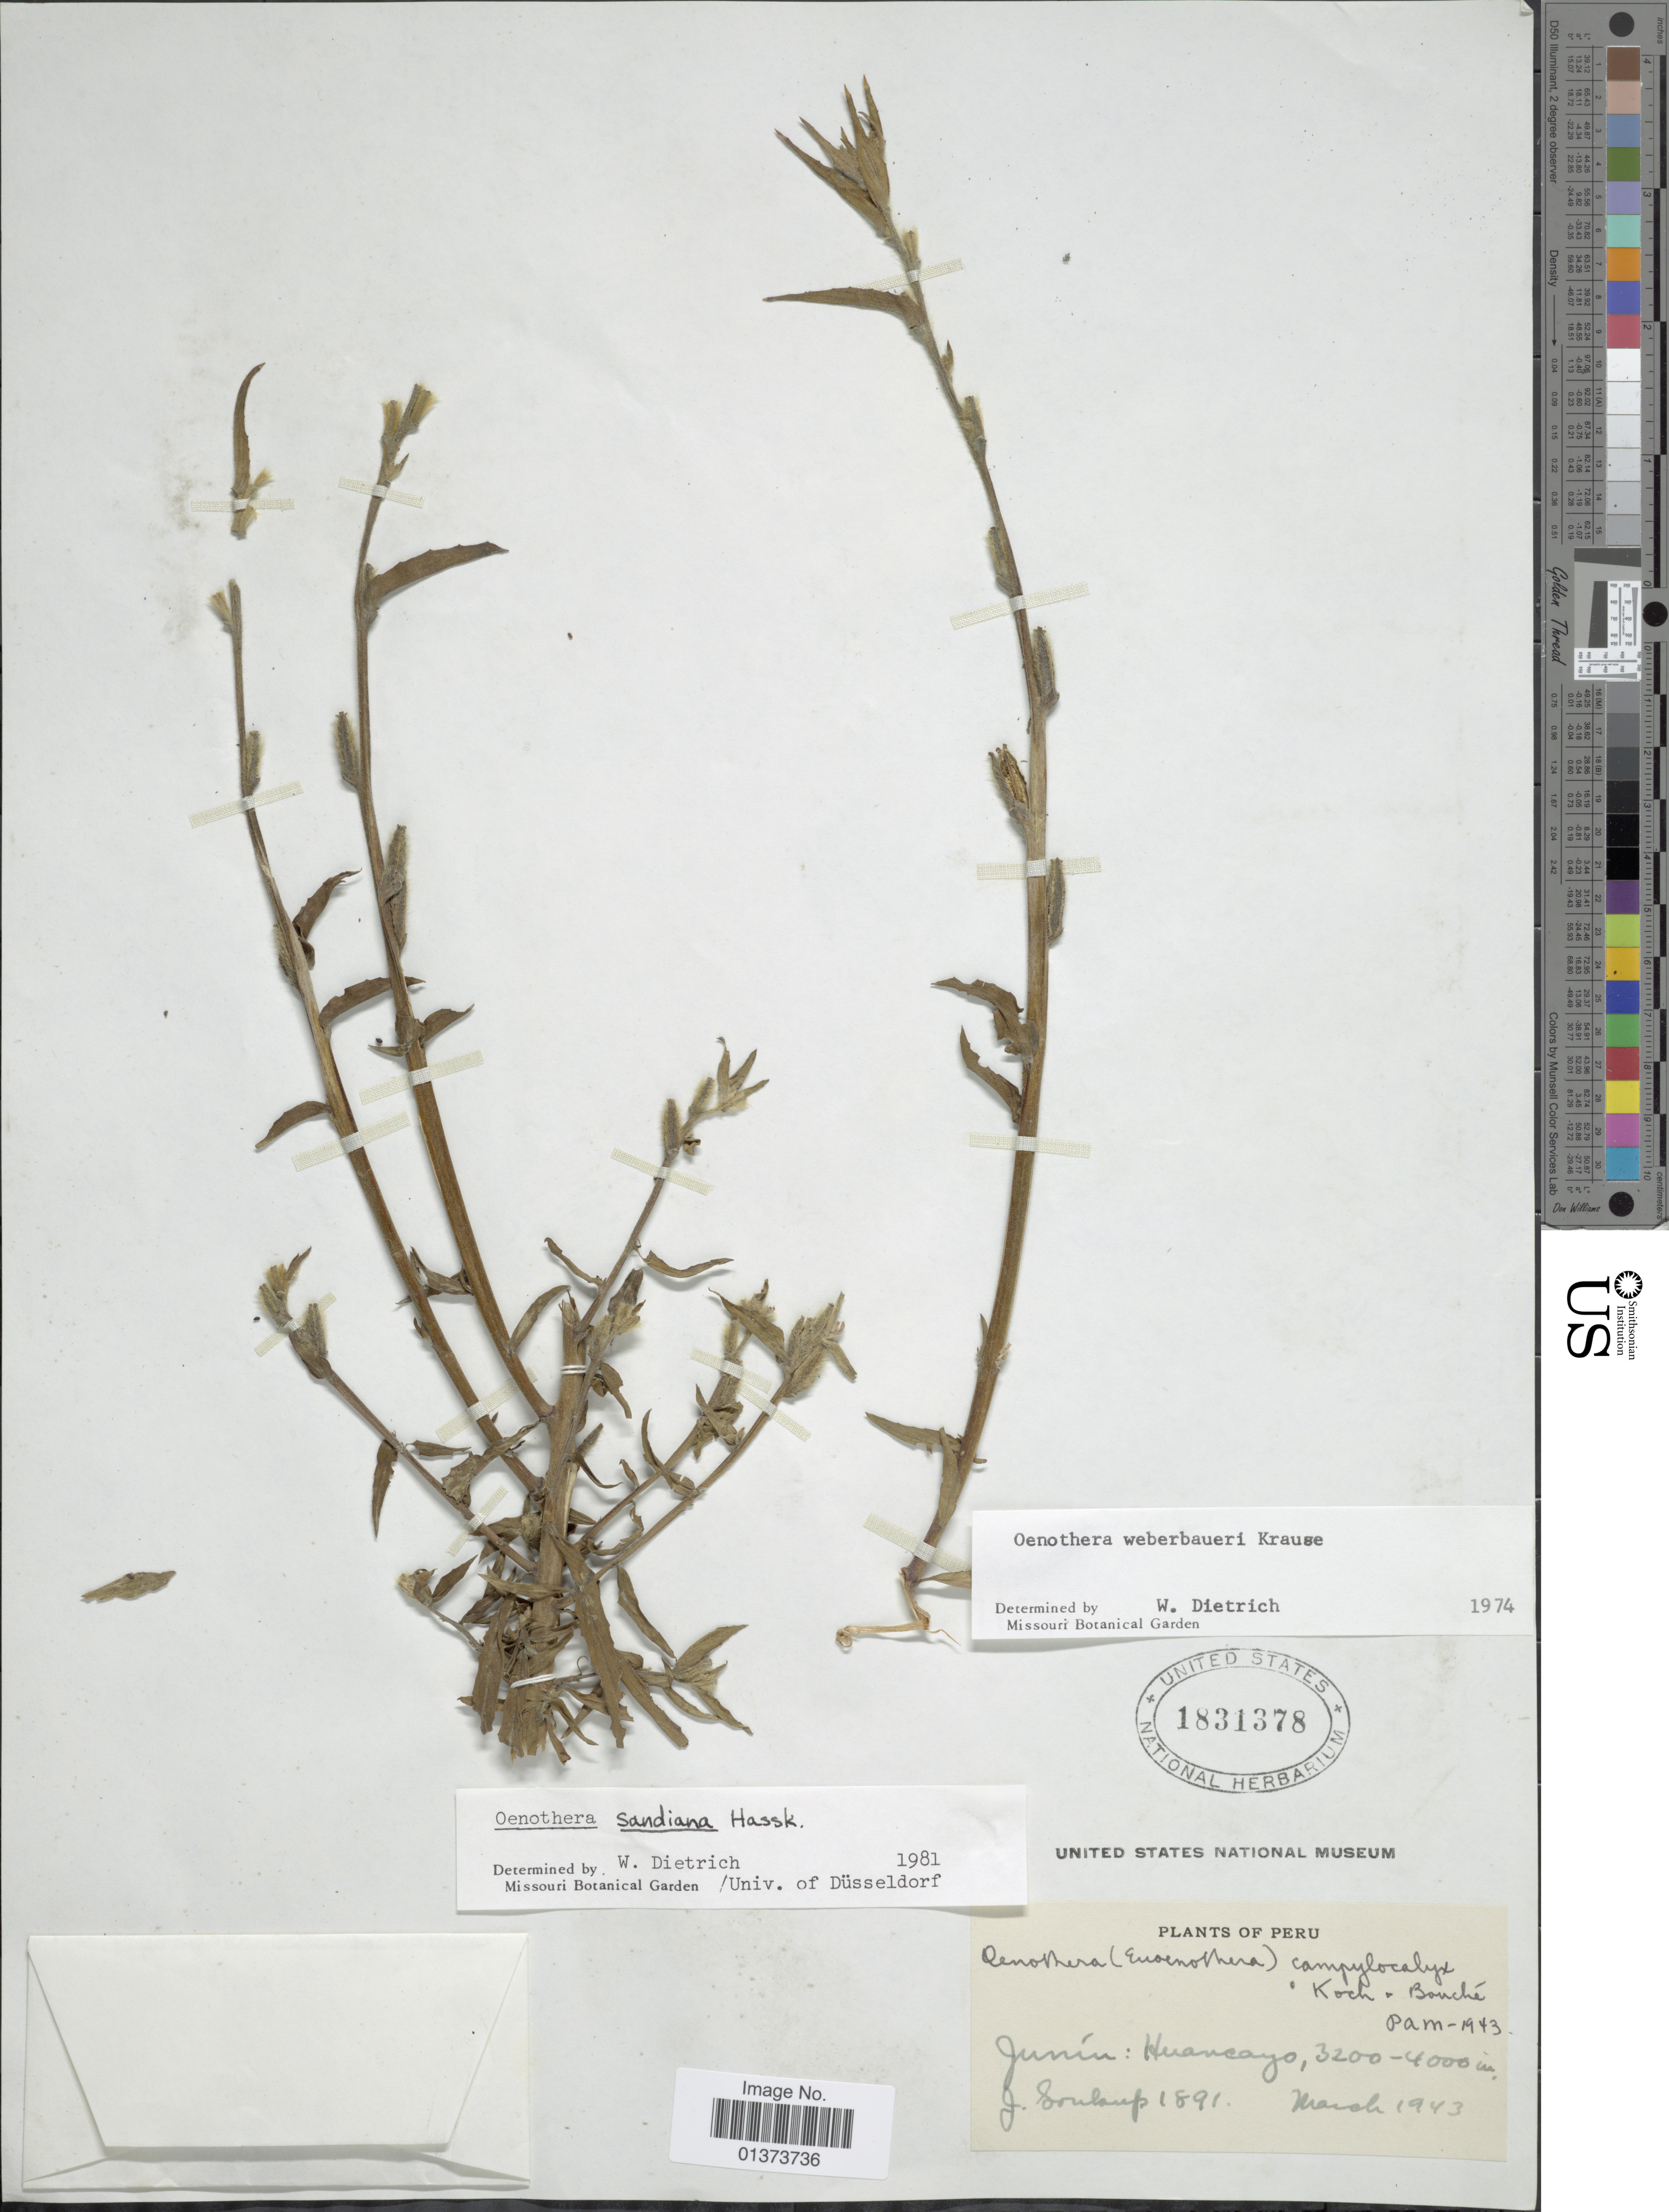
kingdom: Plantae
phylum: Tracheophyta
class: Magnoliopsida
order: Myrtales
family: Onagraceae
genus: Oenothera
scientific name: Oenothera sandiana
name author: Hassk.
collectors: J. Soukup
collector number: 1891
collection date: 1943-03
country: Peru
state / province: Junín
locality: Huancayo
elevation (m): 3200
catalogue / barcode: US 1831378